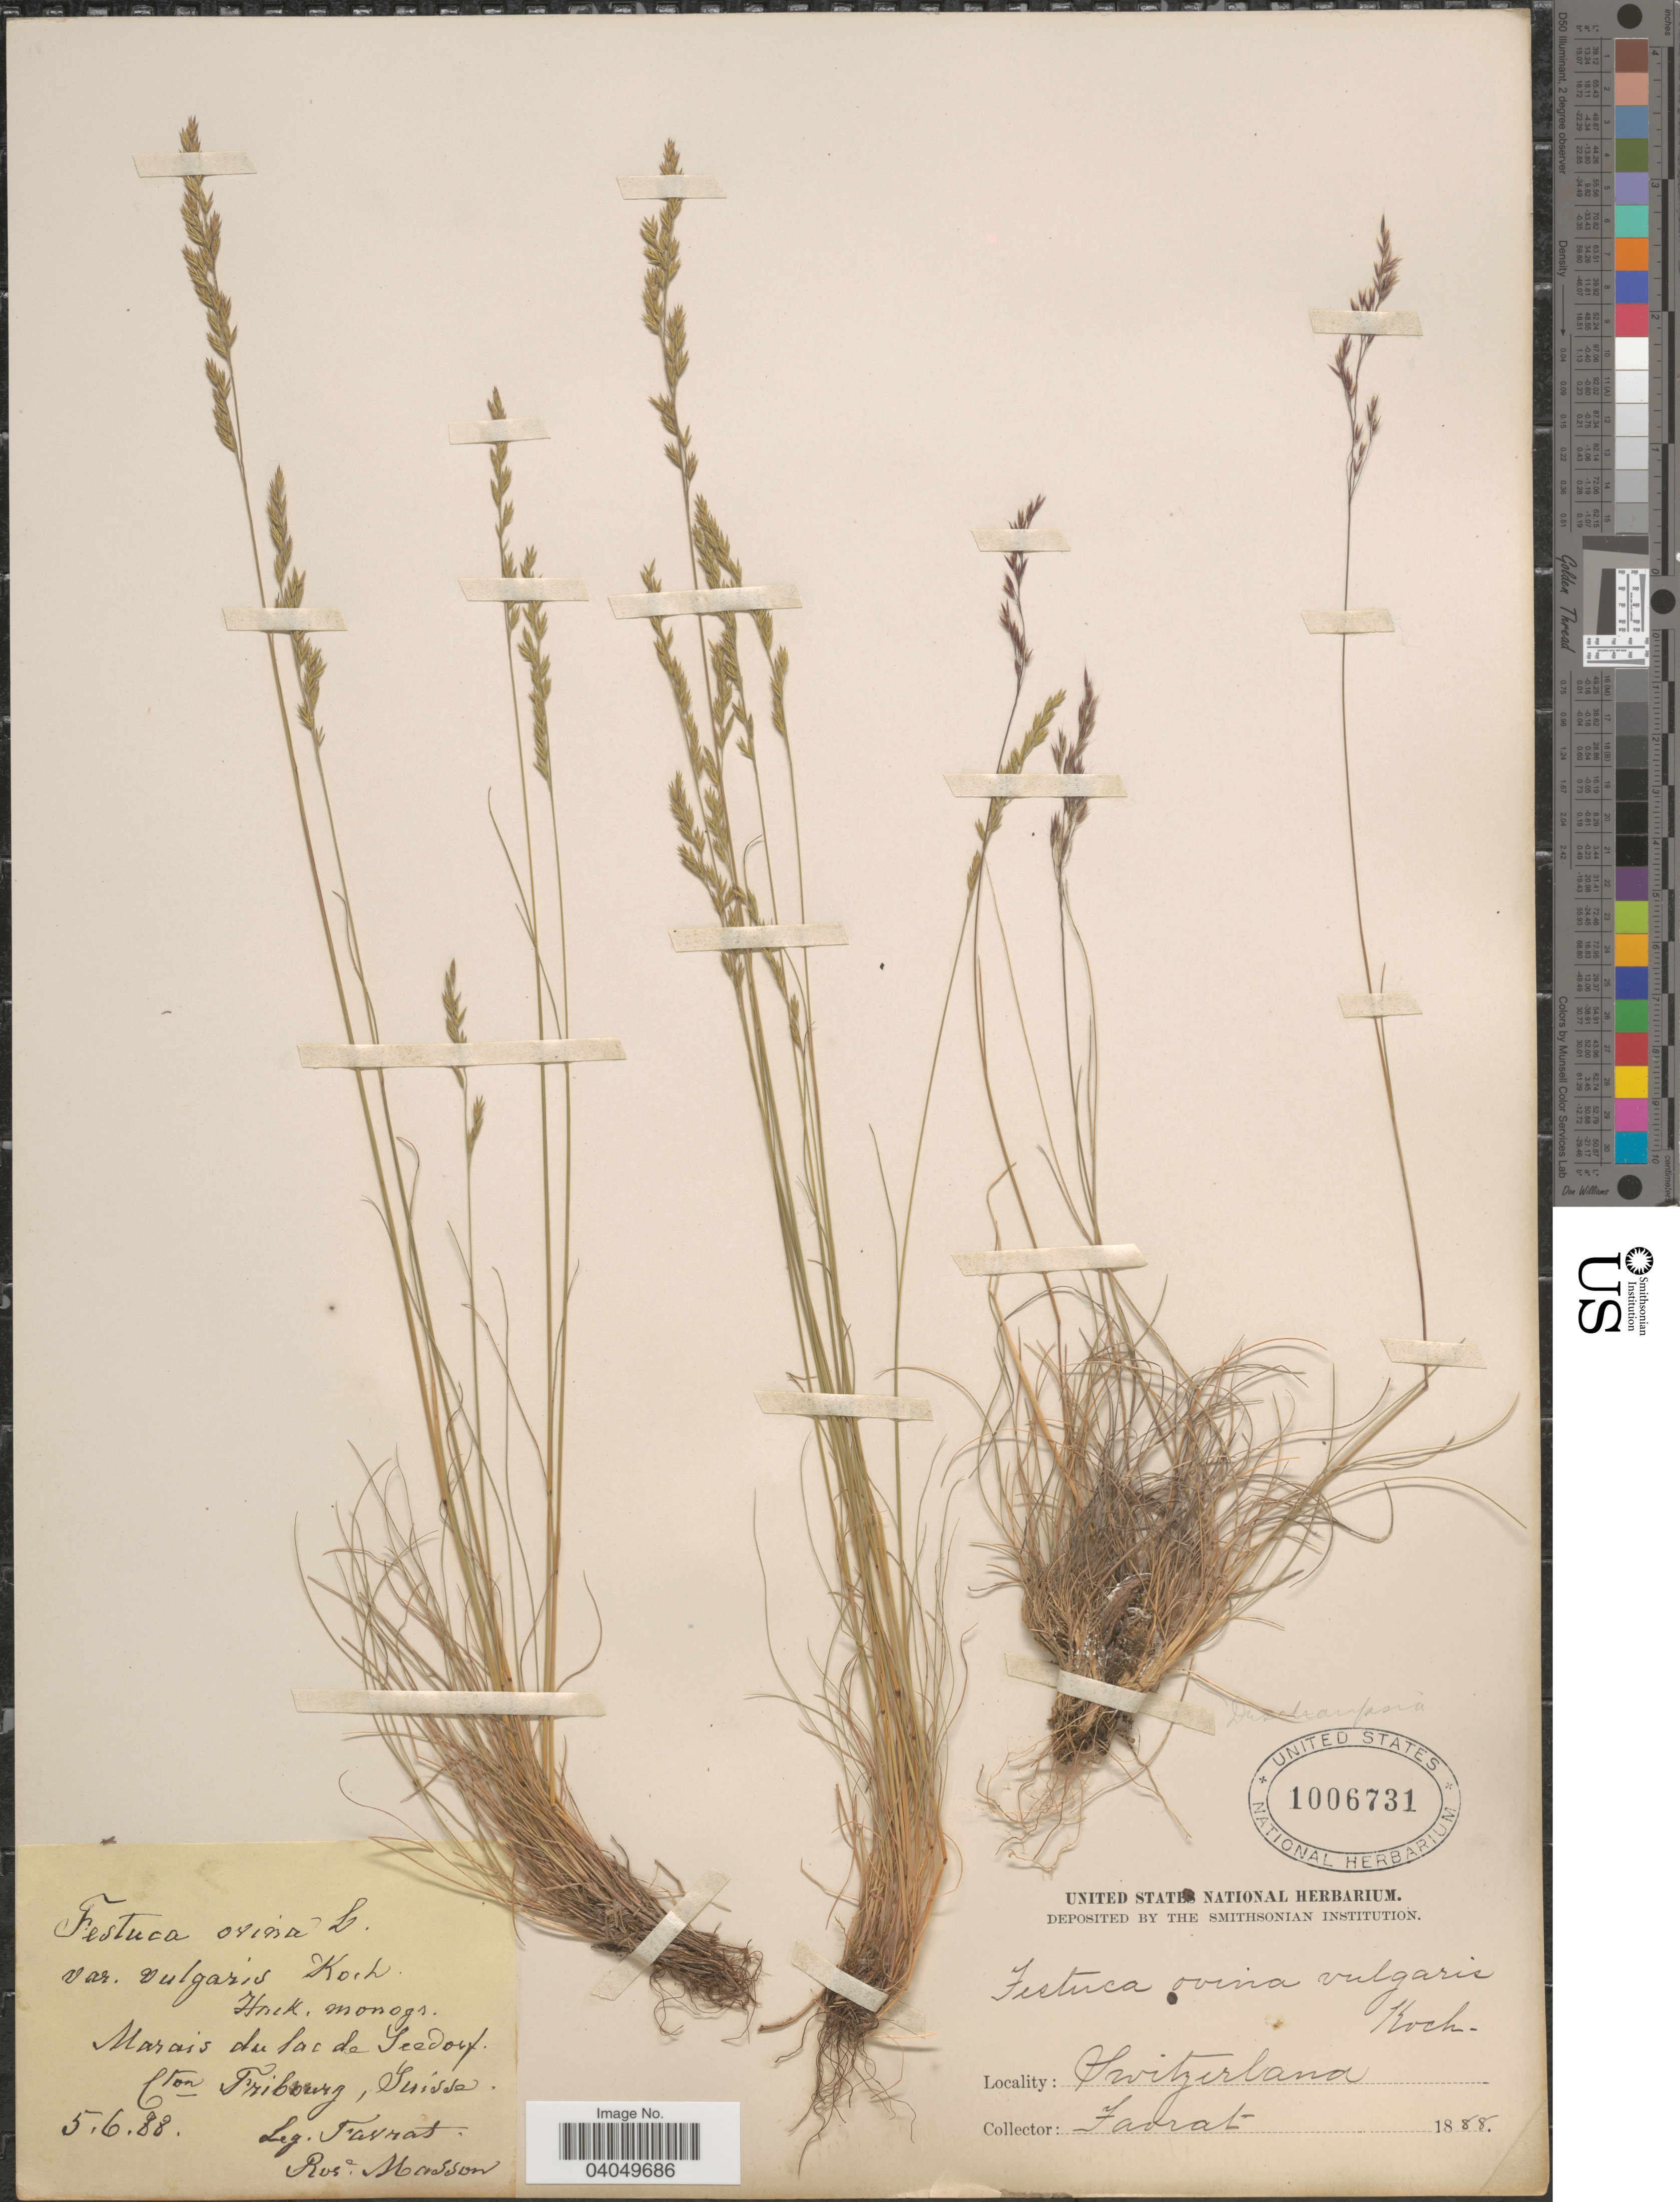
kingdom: Plantae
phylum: Tracheophyta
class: Liliopsida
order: Poales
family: Poaceae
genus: Festuca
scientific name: Festuca ovina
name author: L.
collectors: L. Favrat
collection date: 1888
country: Switzerland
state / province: Fribourg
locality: Marais du lac de Seedorf Cton Fribourg, Suisse.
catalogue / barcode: US 1006731